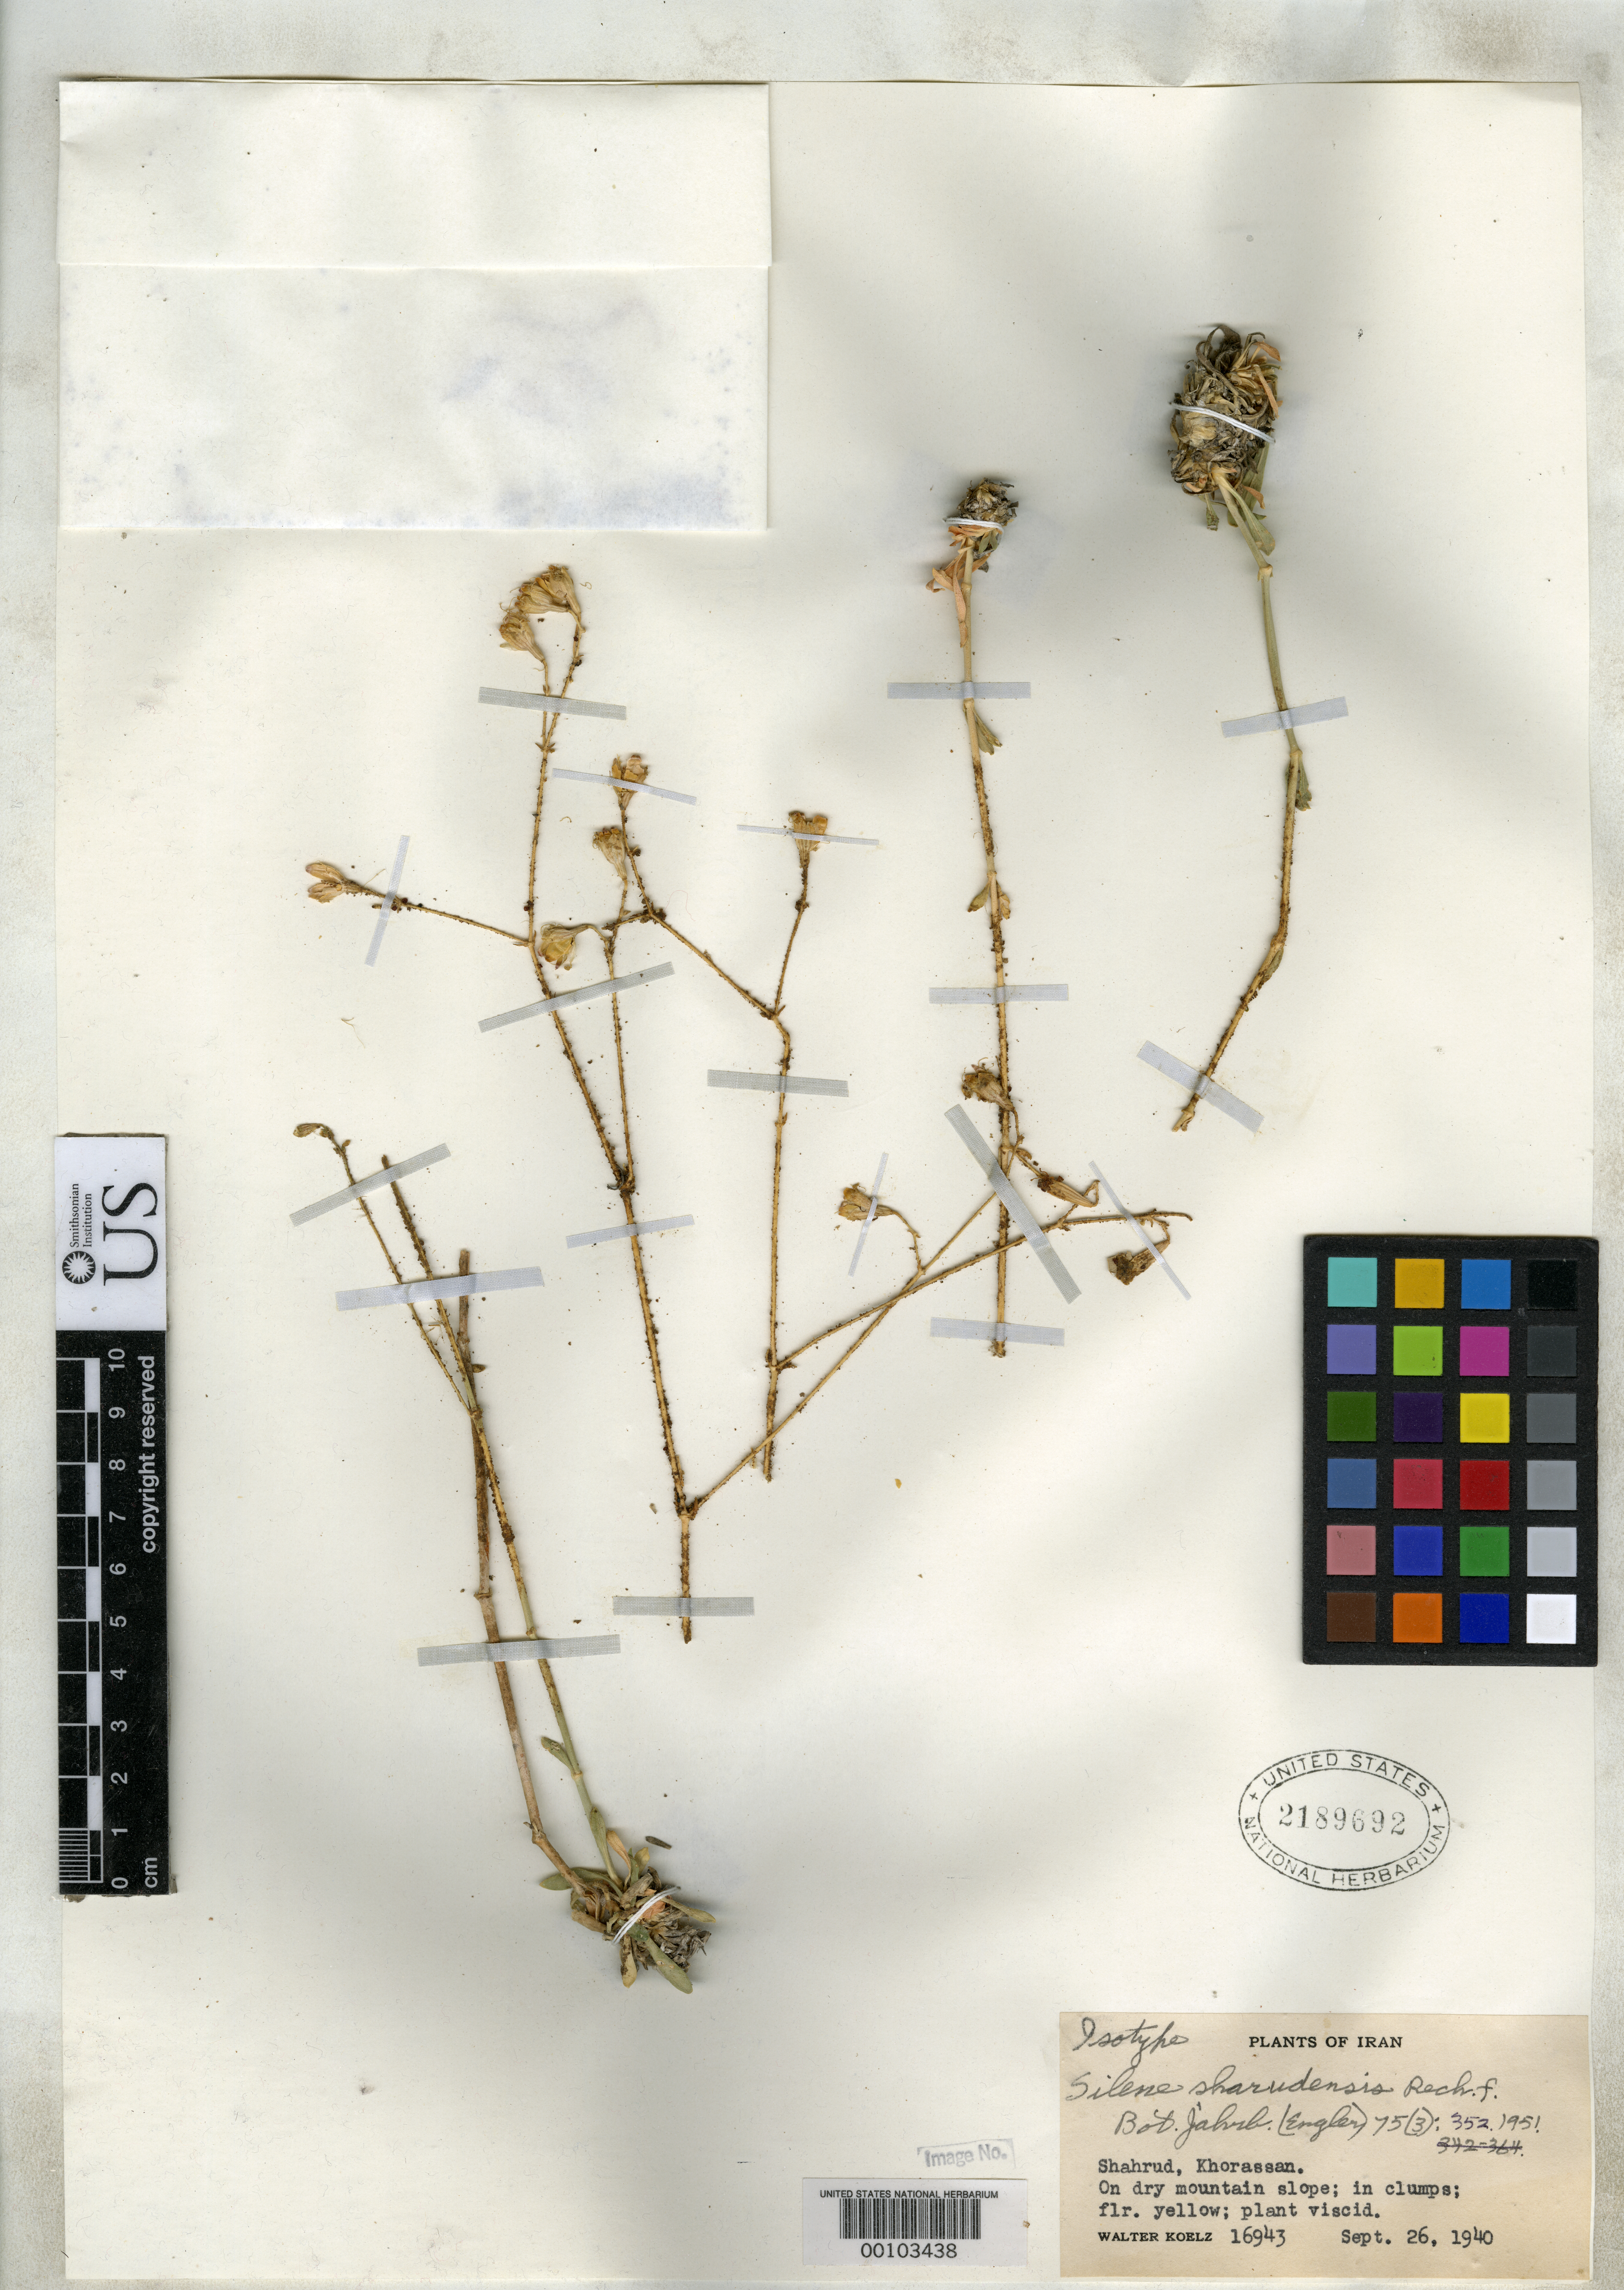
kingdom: Plantae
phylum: Tracheophyta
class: Magnoliopsida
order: Caryophyllales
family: Caryophyllaceae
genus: Silene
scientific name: Silene shahrudensis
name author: Rech. f.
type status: Isotype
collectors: W. N. Koelz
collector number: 16943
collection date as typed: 26 Sep 1940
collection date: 1940-09-26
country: Iran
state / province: Semnan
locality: Shahrud, Shahrud-Bustam Prov.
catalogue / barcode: US 2189692